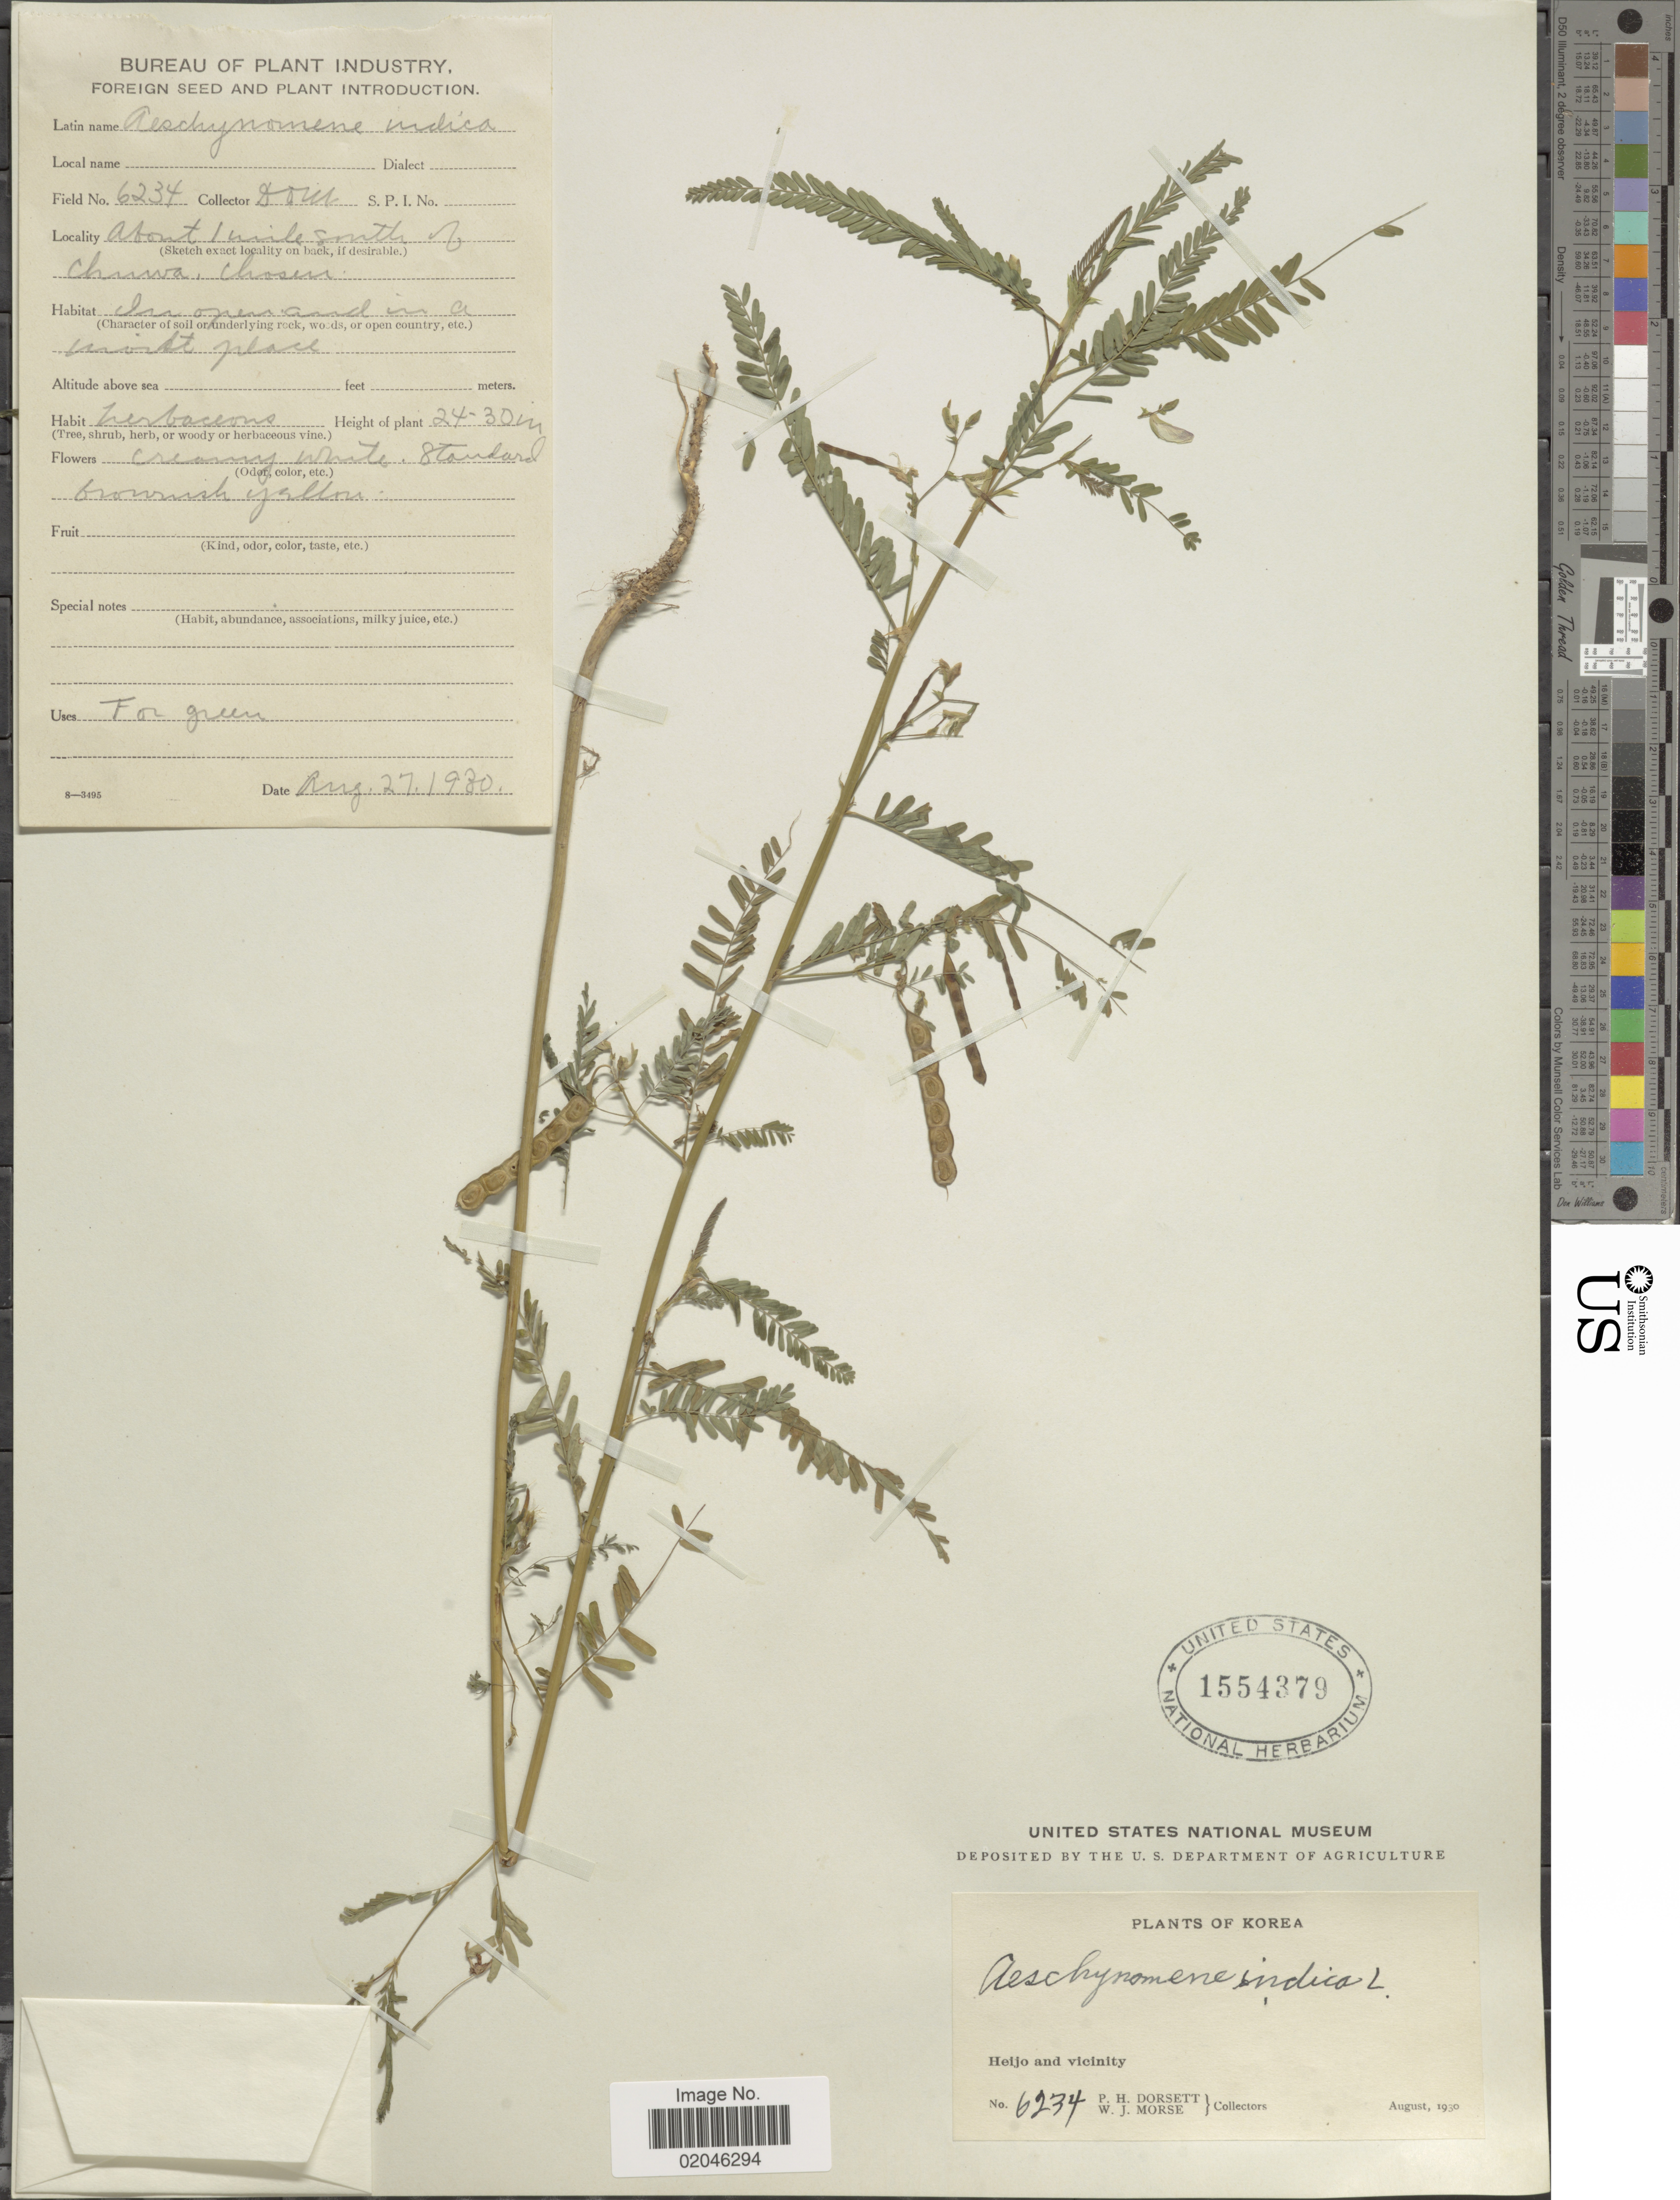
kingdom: Plantae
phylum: Tracheophyta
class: Magnoliopsida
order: Fabales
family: Fabaceae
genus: Aeschynomene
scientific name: Aeschynomene indica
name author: L.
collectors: P. H. Dorsett & W. J. Morse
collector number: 6234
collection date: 1930-08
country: North Korea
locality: Heijo and vicinity.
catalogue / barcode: US 1554379